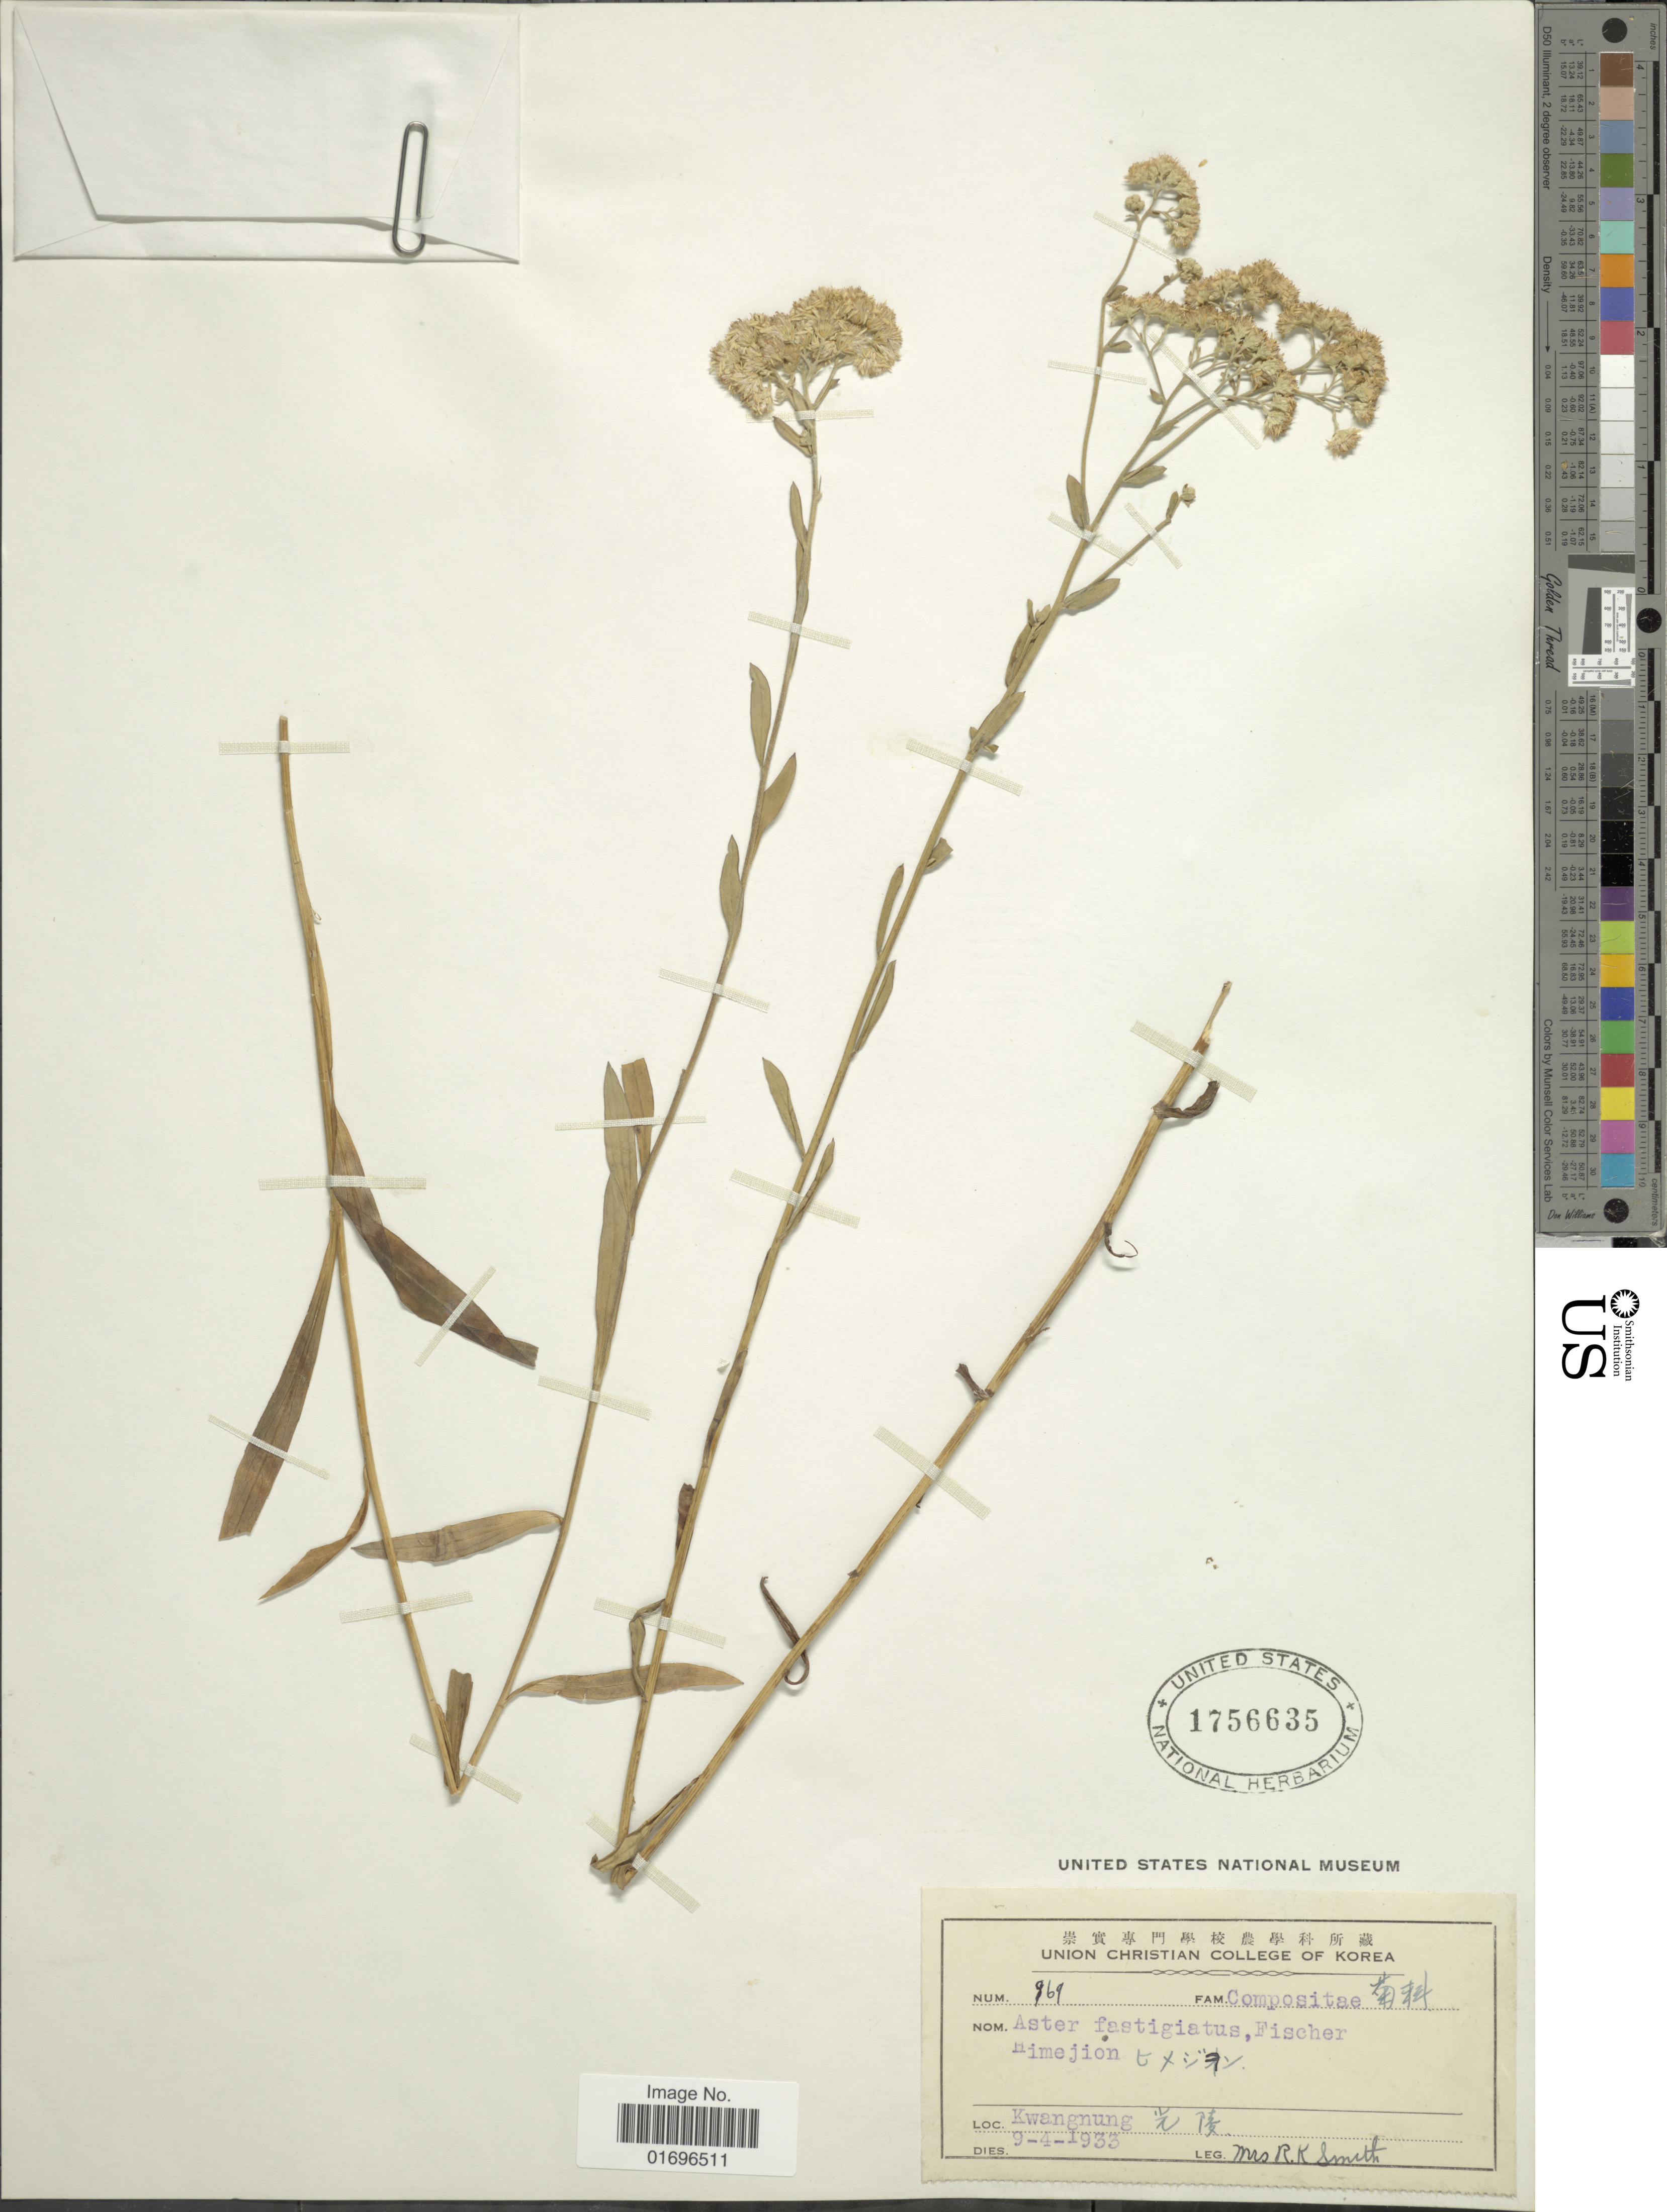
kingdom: Plantae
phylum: Tracheophyta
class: Magnoliopsida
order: Asterales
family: Asteraceae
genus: Aster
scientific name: Aster fastigiatus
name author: Fisch.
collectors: R. Smith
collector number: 969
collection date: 1933-04-09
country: South Korea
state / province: Gyeonggi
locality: Kwangnung [Foreign script]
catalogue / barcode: US 1756635